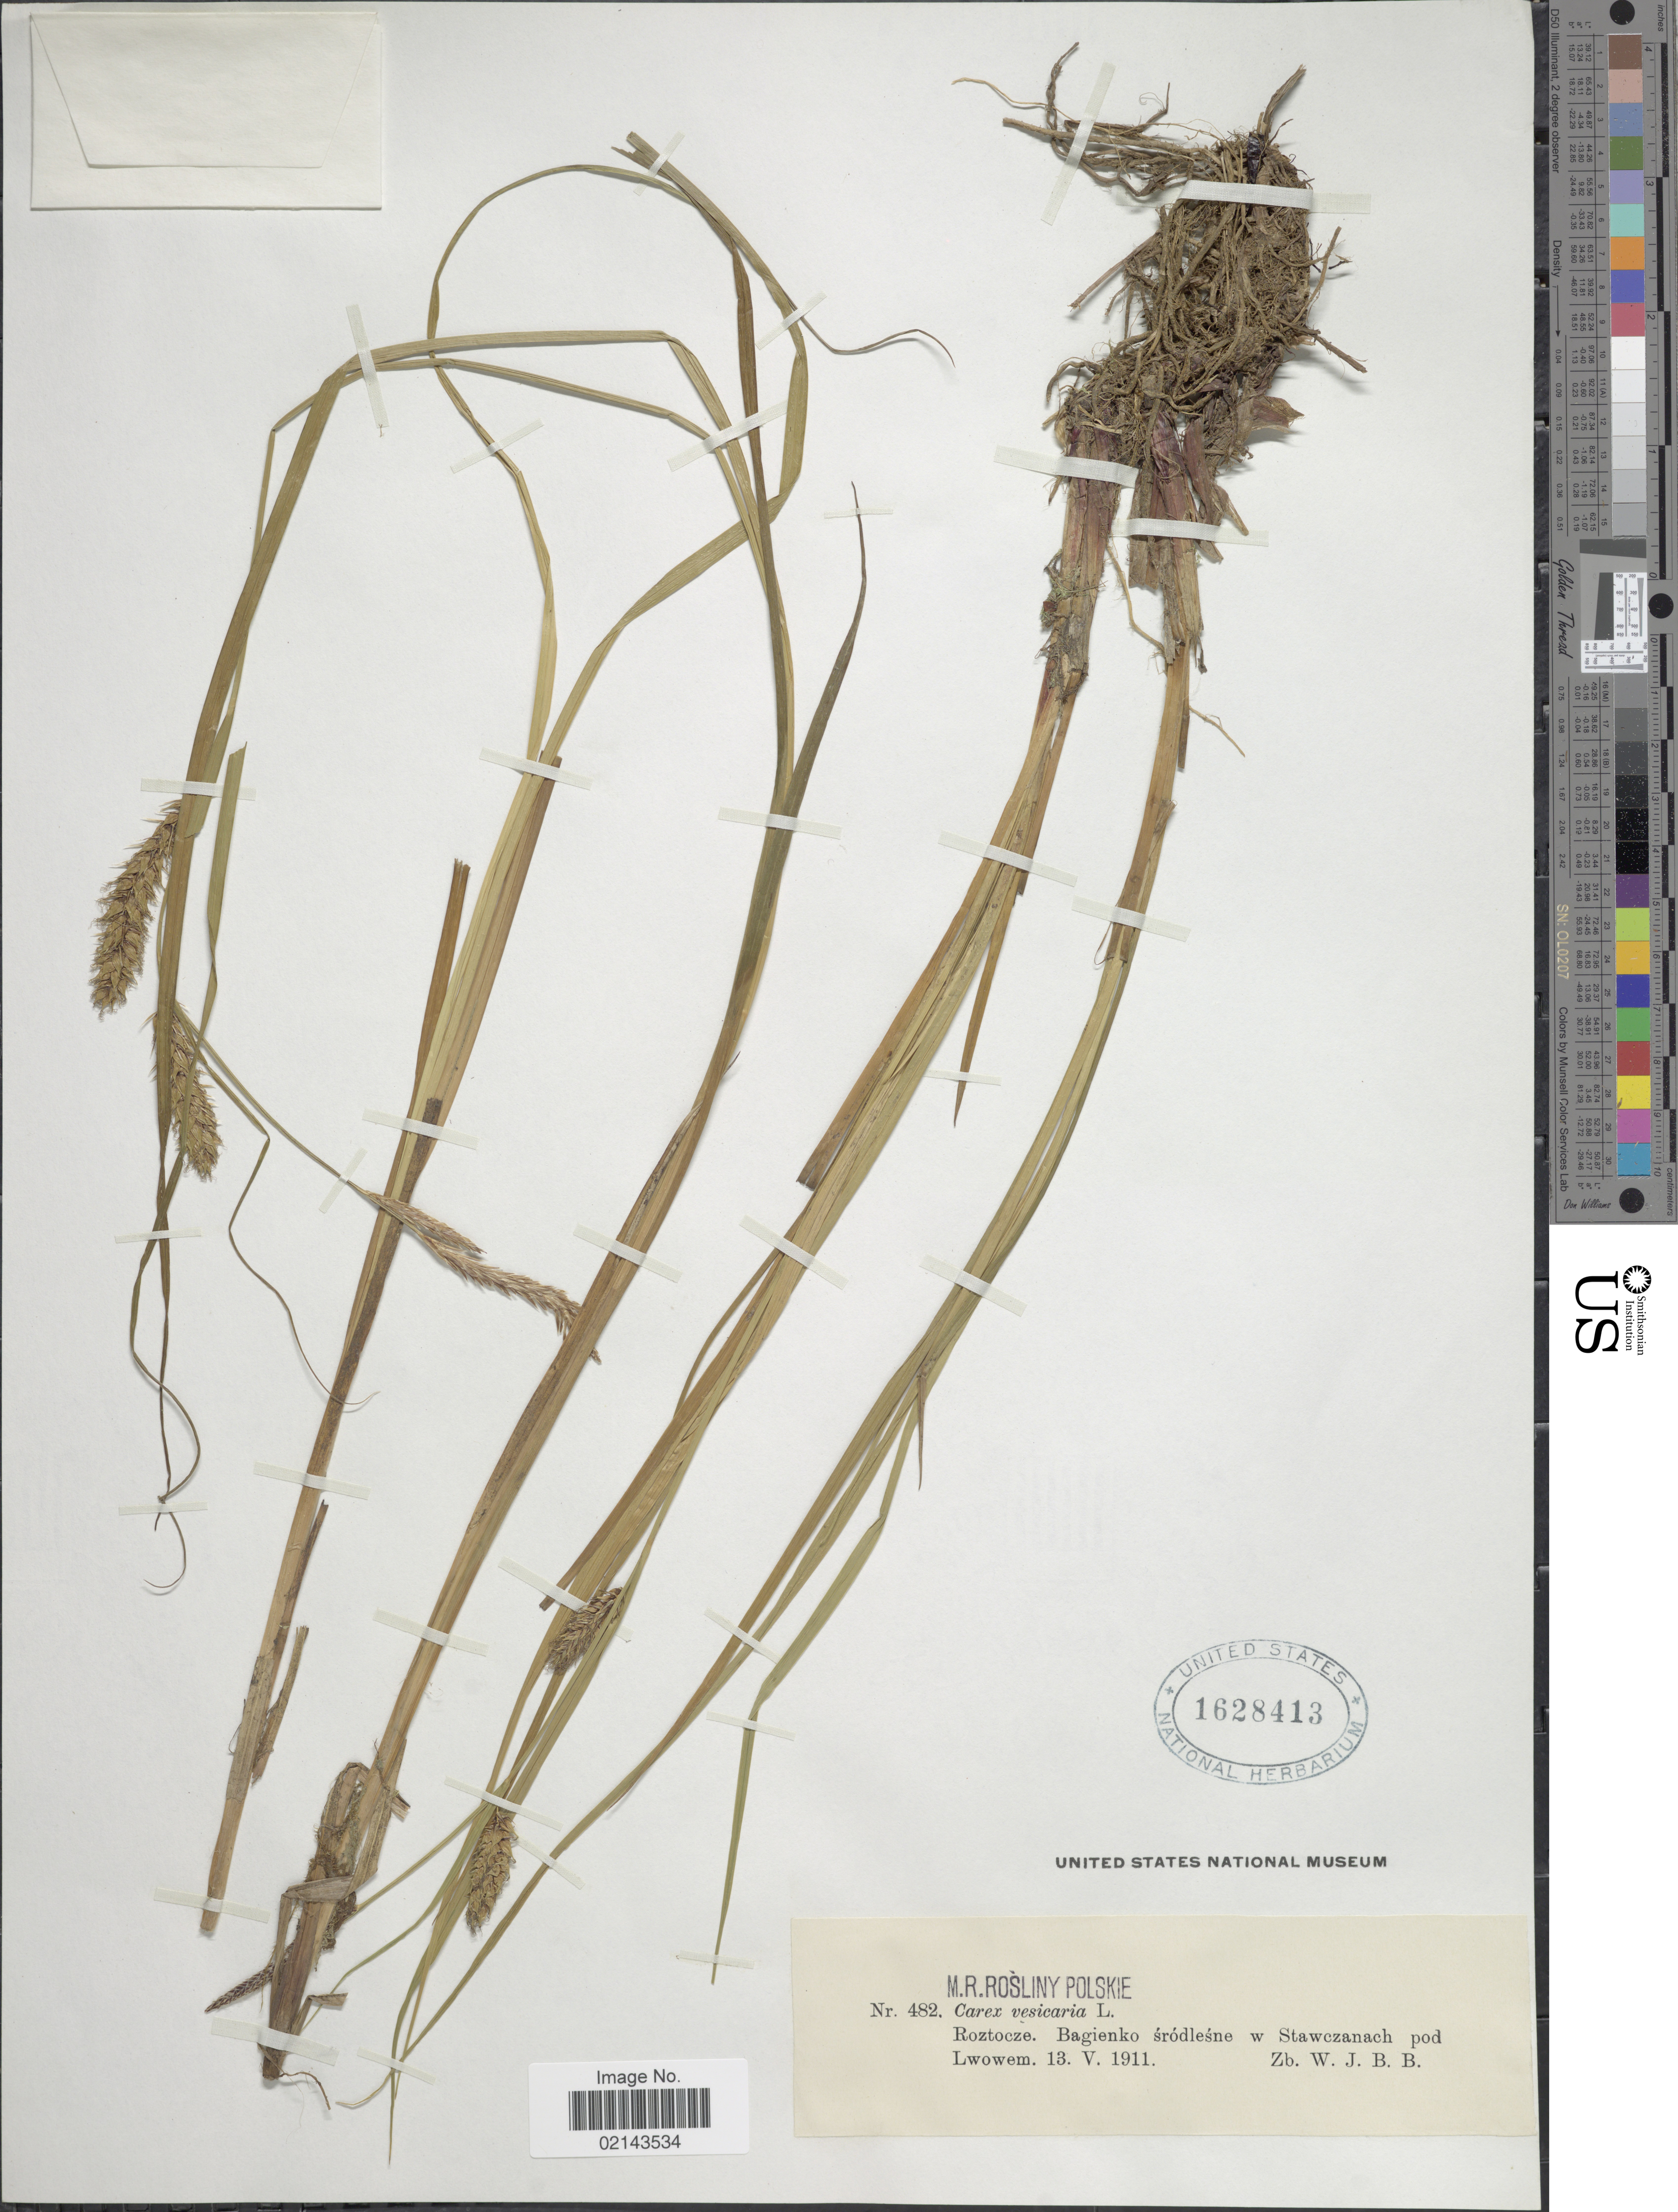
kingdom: Plantae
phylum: Tracheophyta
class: Liliopsida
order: Poales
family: Cyperaceae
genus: Carex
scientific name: Carex vesicaria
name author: L.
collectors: W. J. B. B.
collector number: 482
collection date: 1911-05-13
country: Poland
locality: Roztocze. Bagienko sródlesne w Stawczanach pod Lwowem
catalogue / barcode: US 1628413